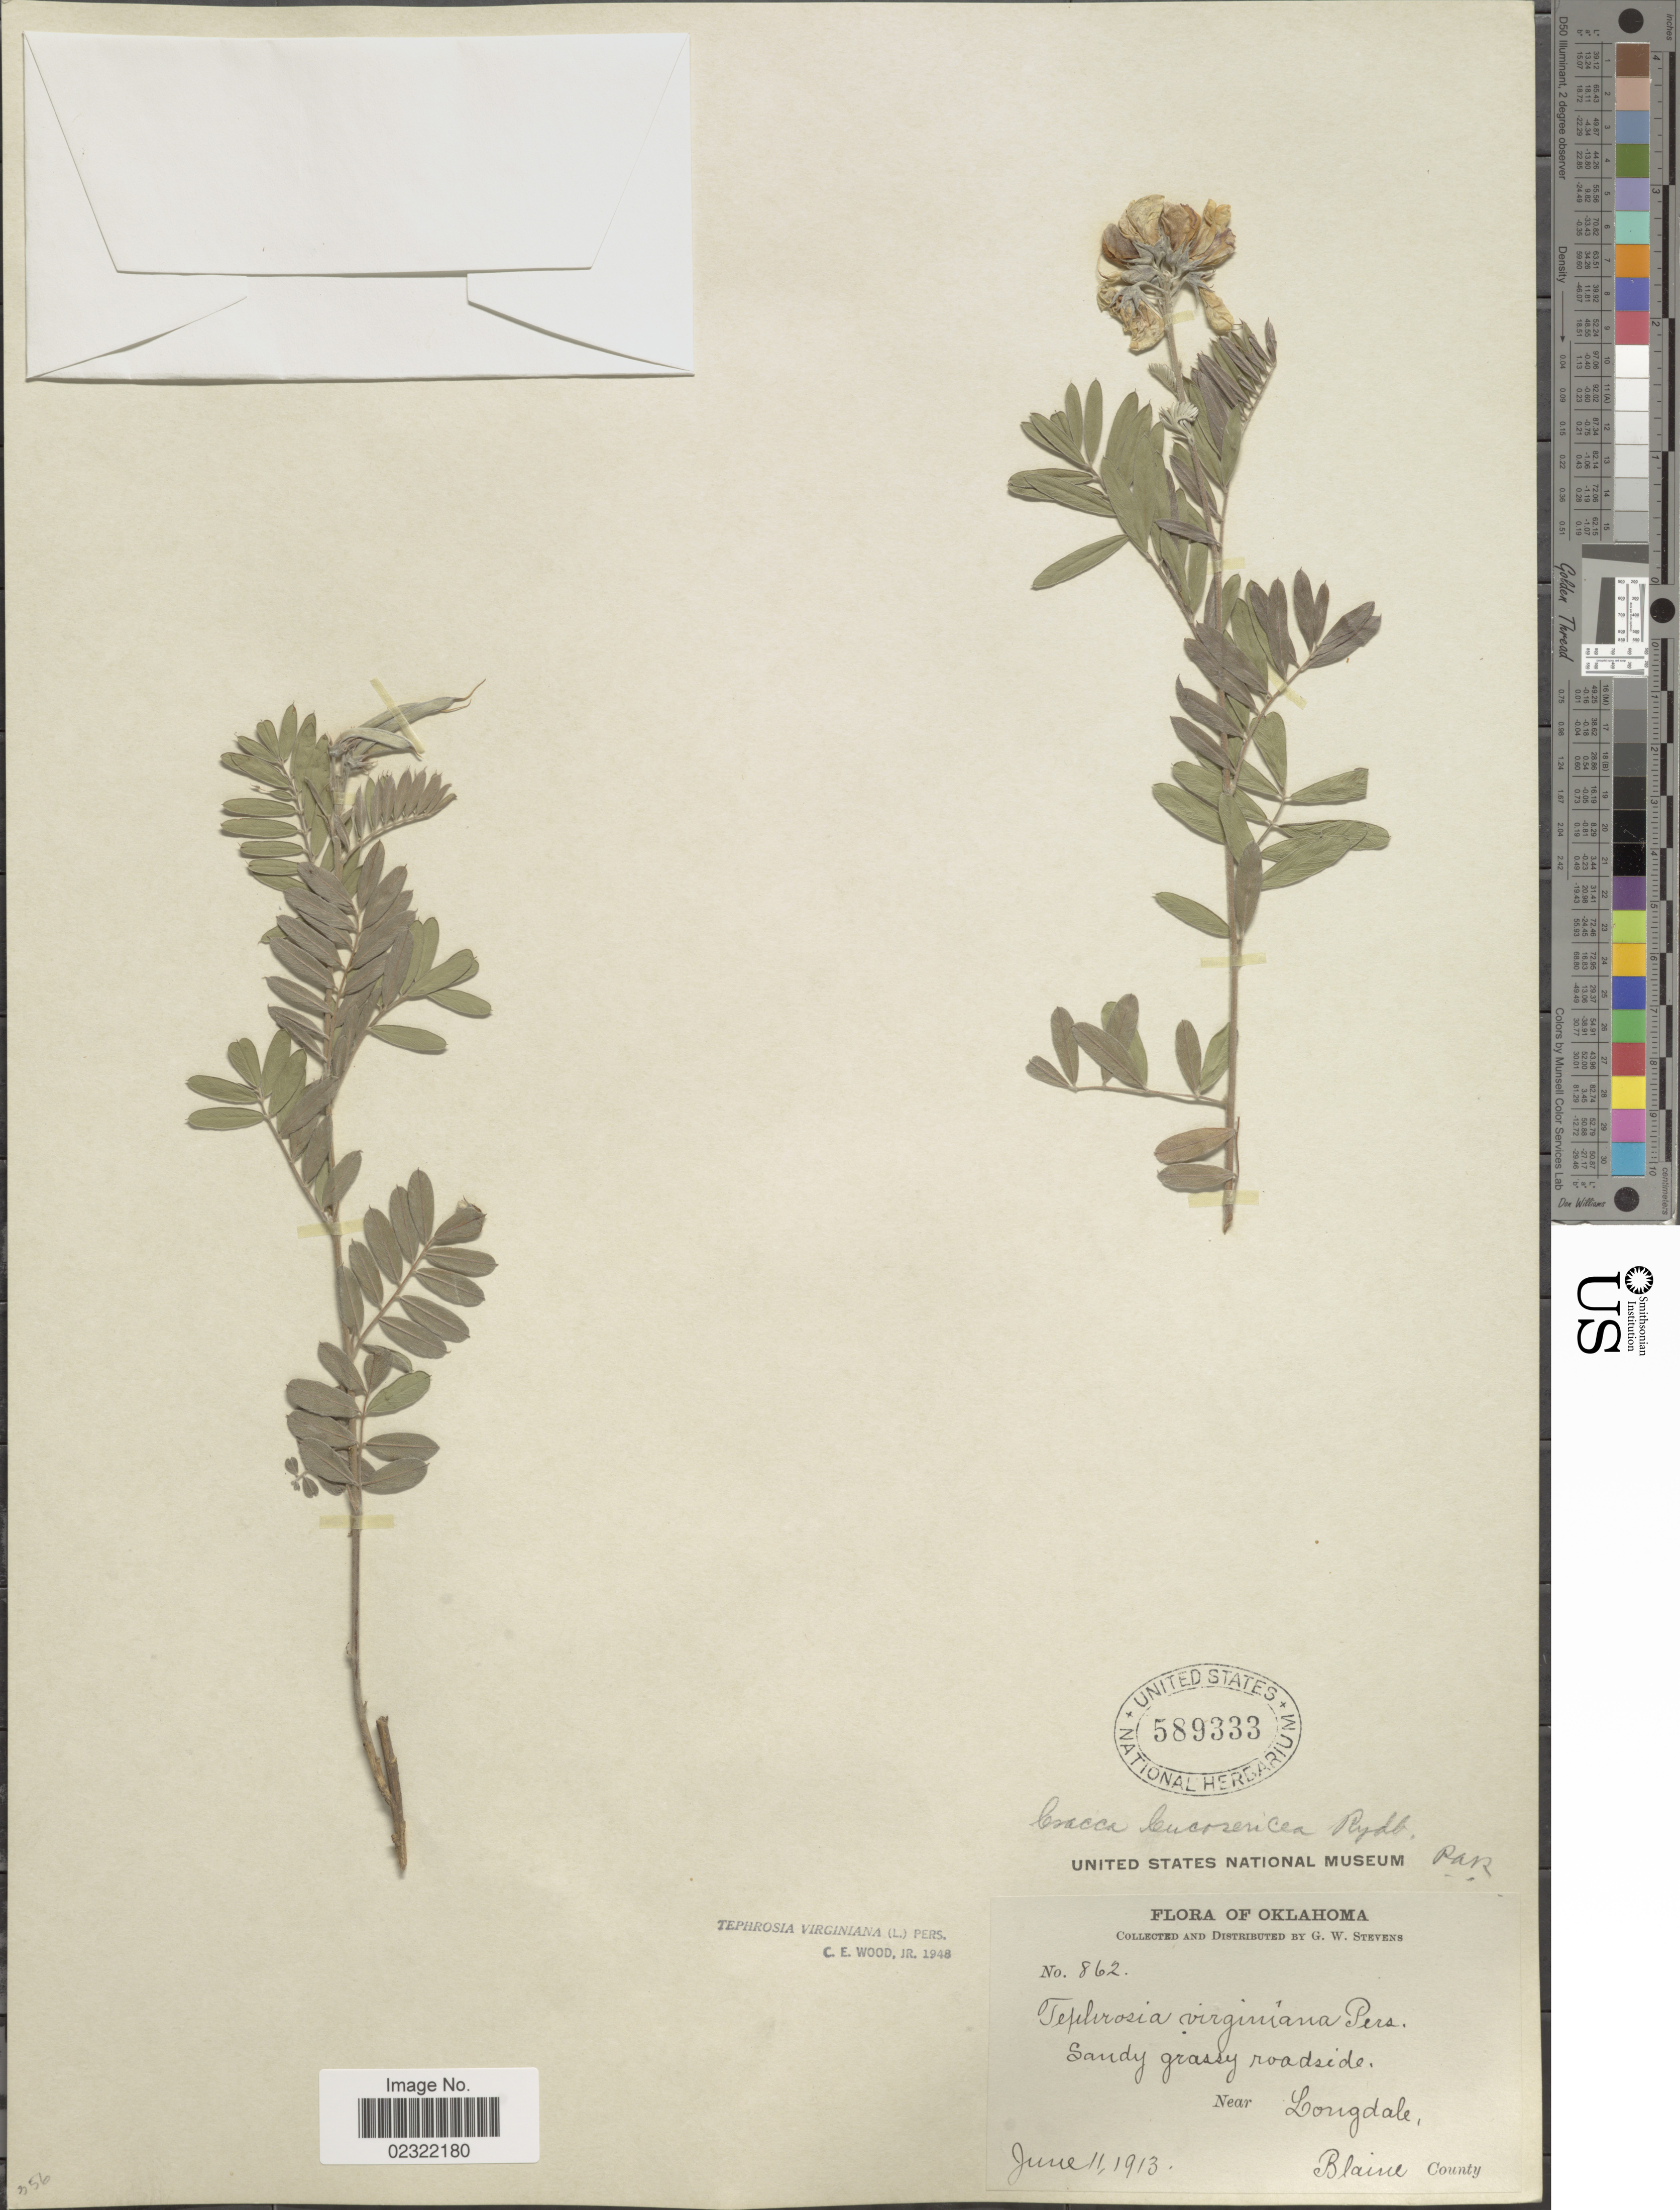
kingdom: Plantae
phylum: Tracheophyta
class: Magnoliopsida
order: Fabales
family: Fabaceae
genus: Tephrosia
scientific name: Tephrosia virginiana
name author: (L.) Pers.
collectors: G. W. Stevens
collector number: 862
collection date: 1913-06-11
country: United States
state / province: Oklahoma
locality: Sandy grassy roadside, Near Longdale, Baline County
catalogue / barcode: US 589333